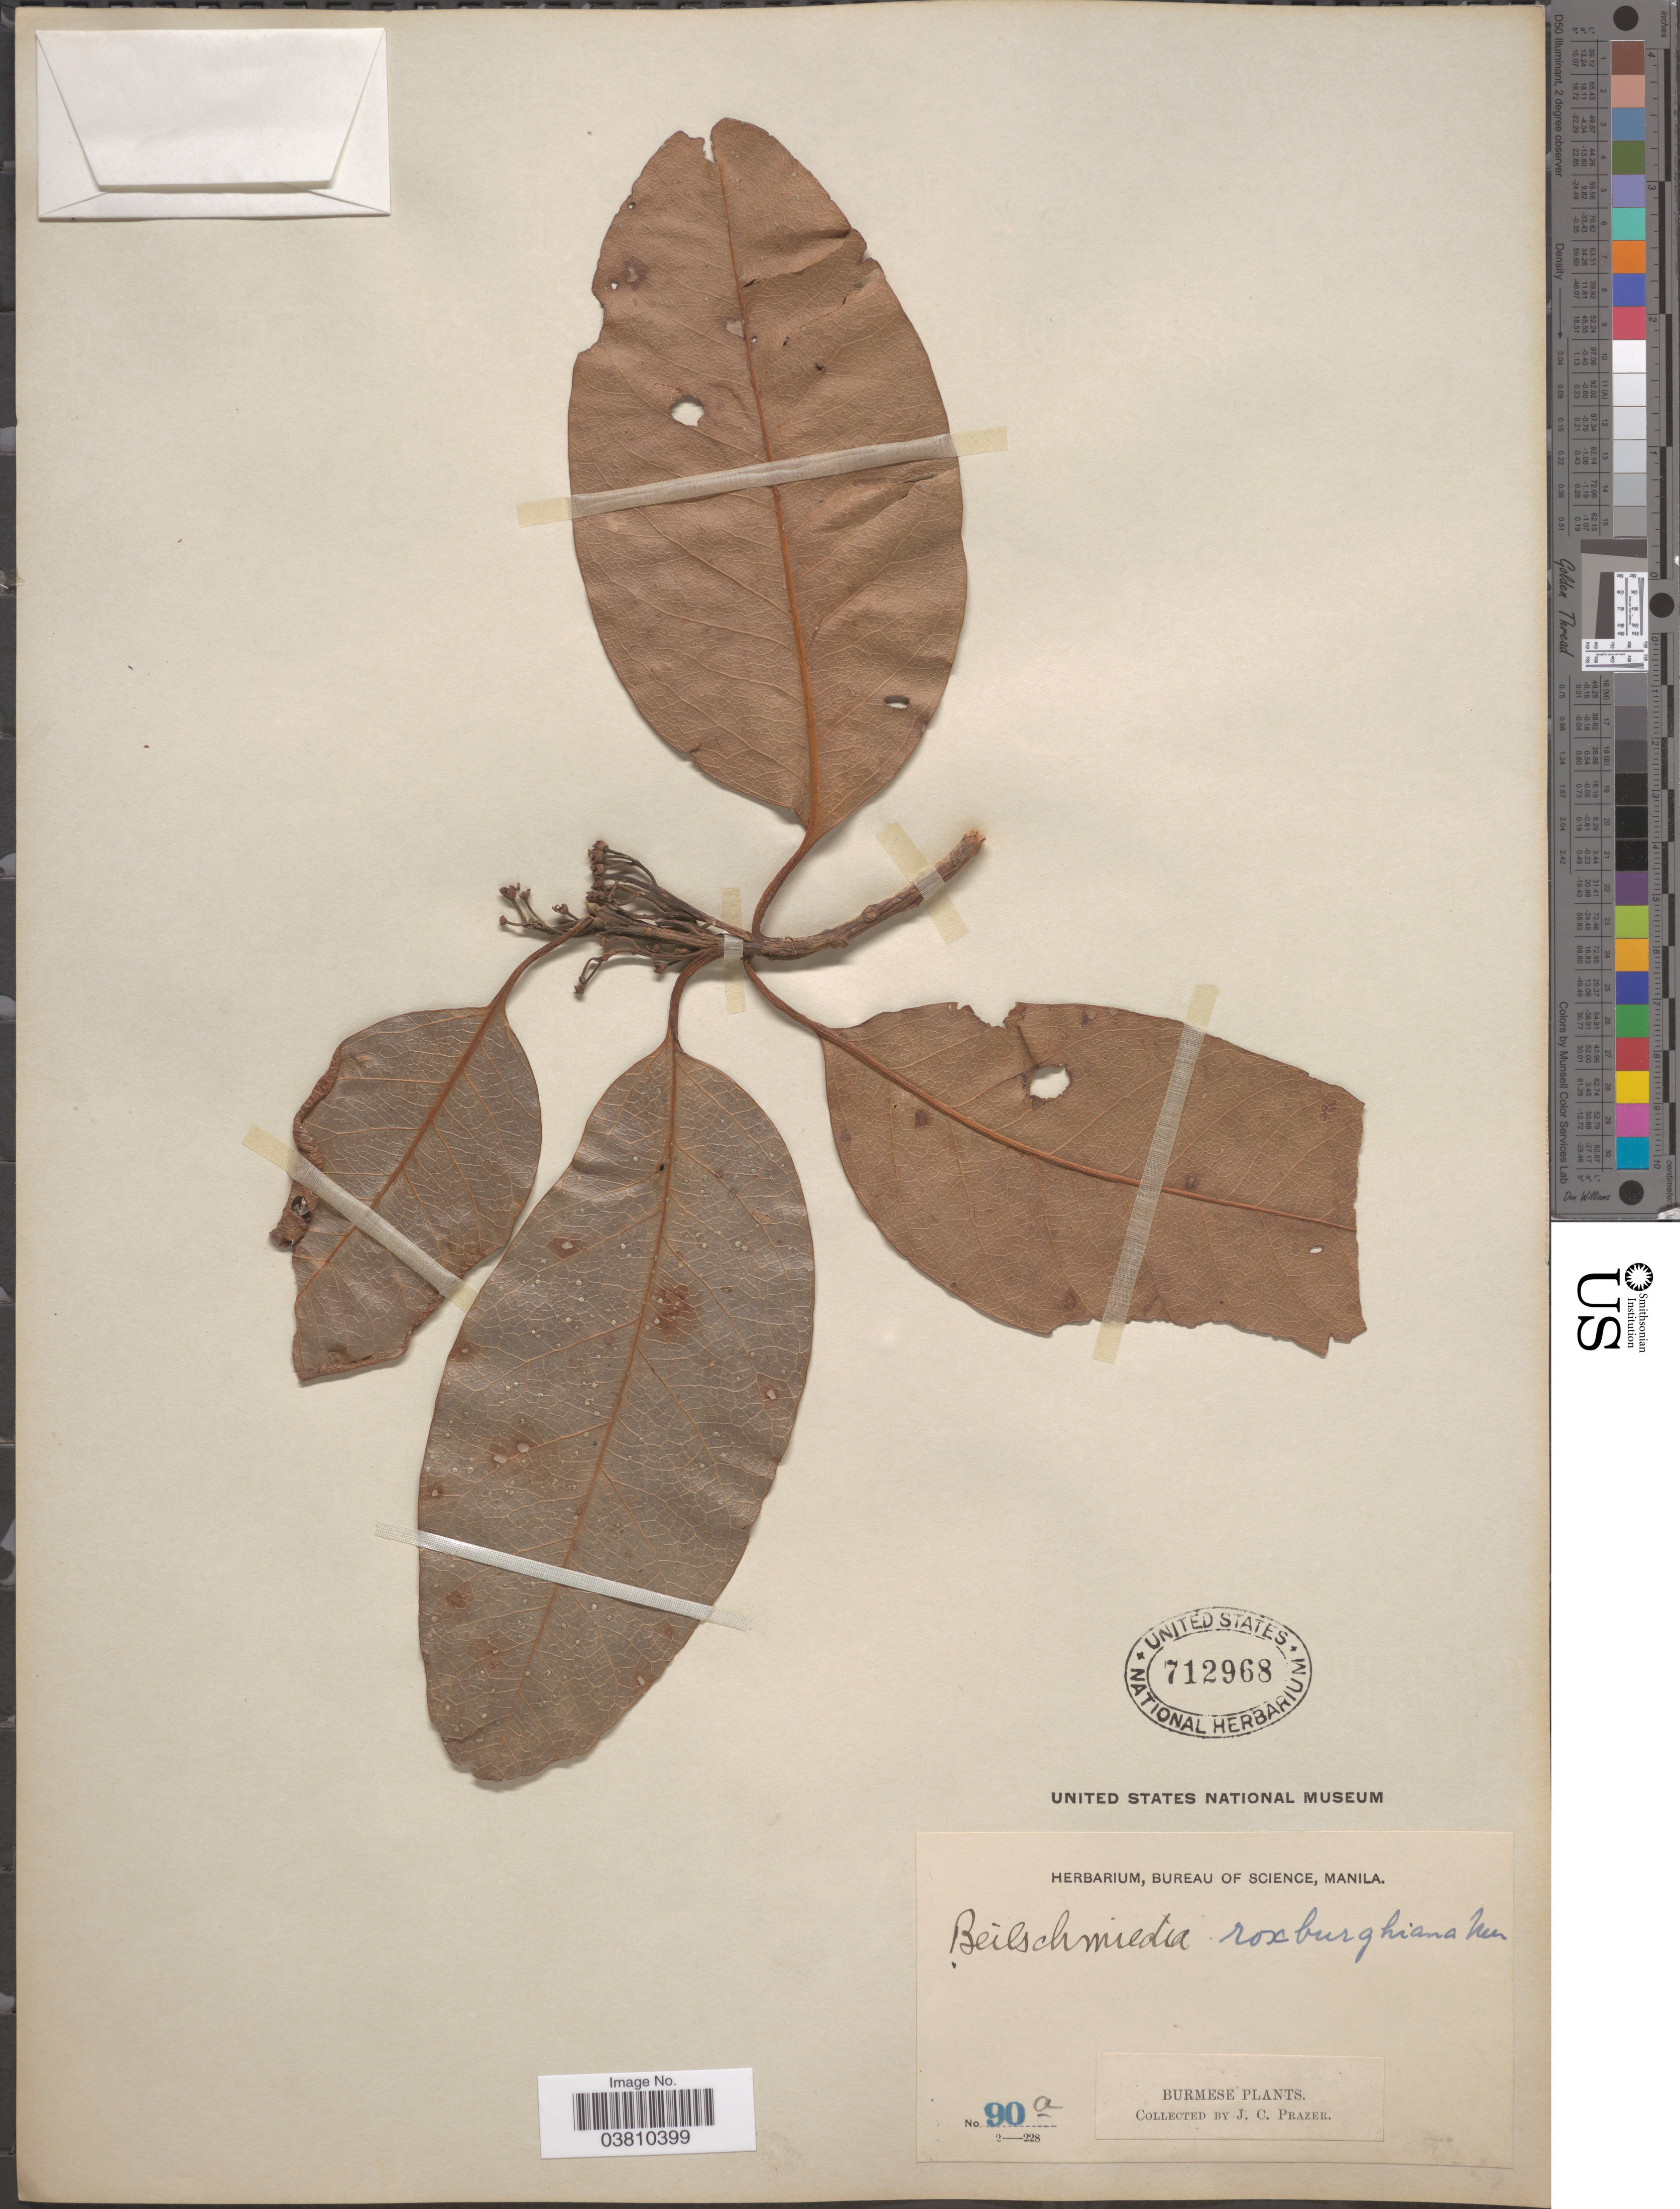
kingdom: Plantae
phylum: Tracheophyta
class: Magnoliopsida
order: Laurales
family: Lauraceae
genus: Beilschmiedia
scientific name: Beilschmiedia roxburghiana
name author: Nees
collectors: J. Prazer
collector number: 90a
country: Myanmar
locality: Burmese.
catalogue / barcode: US 712968